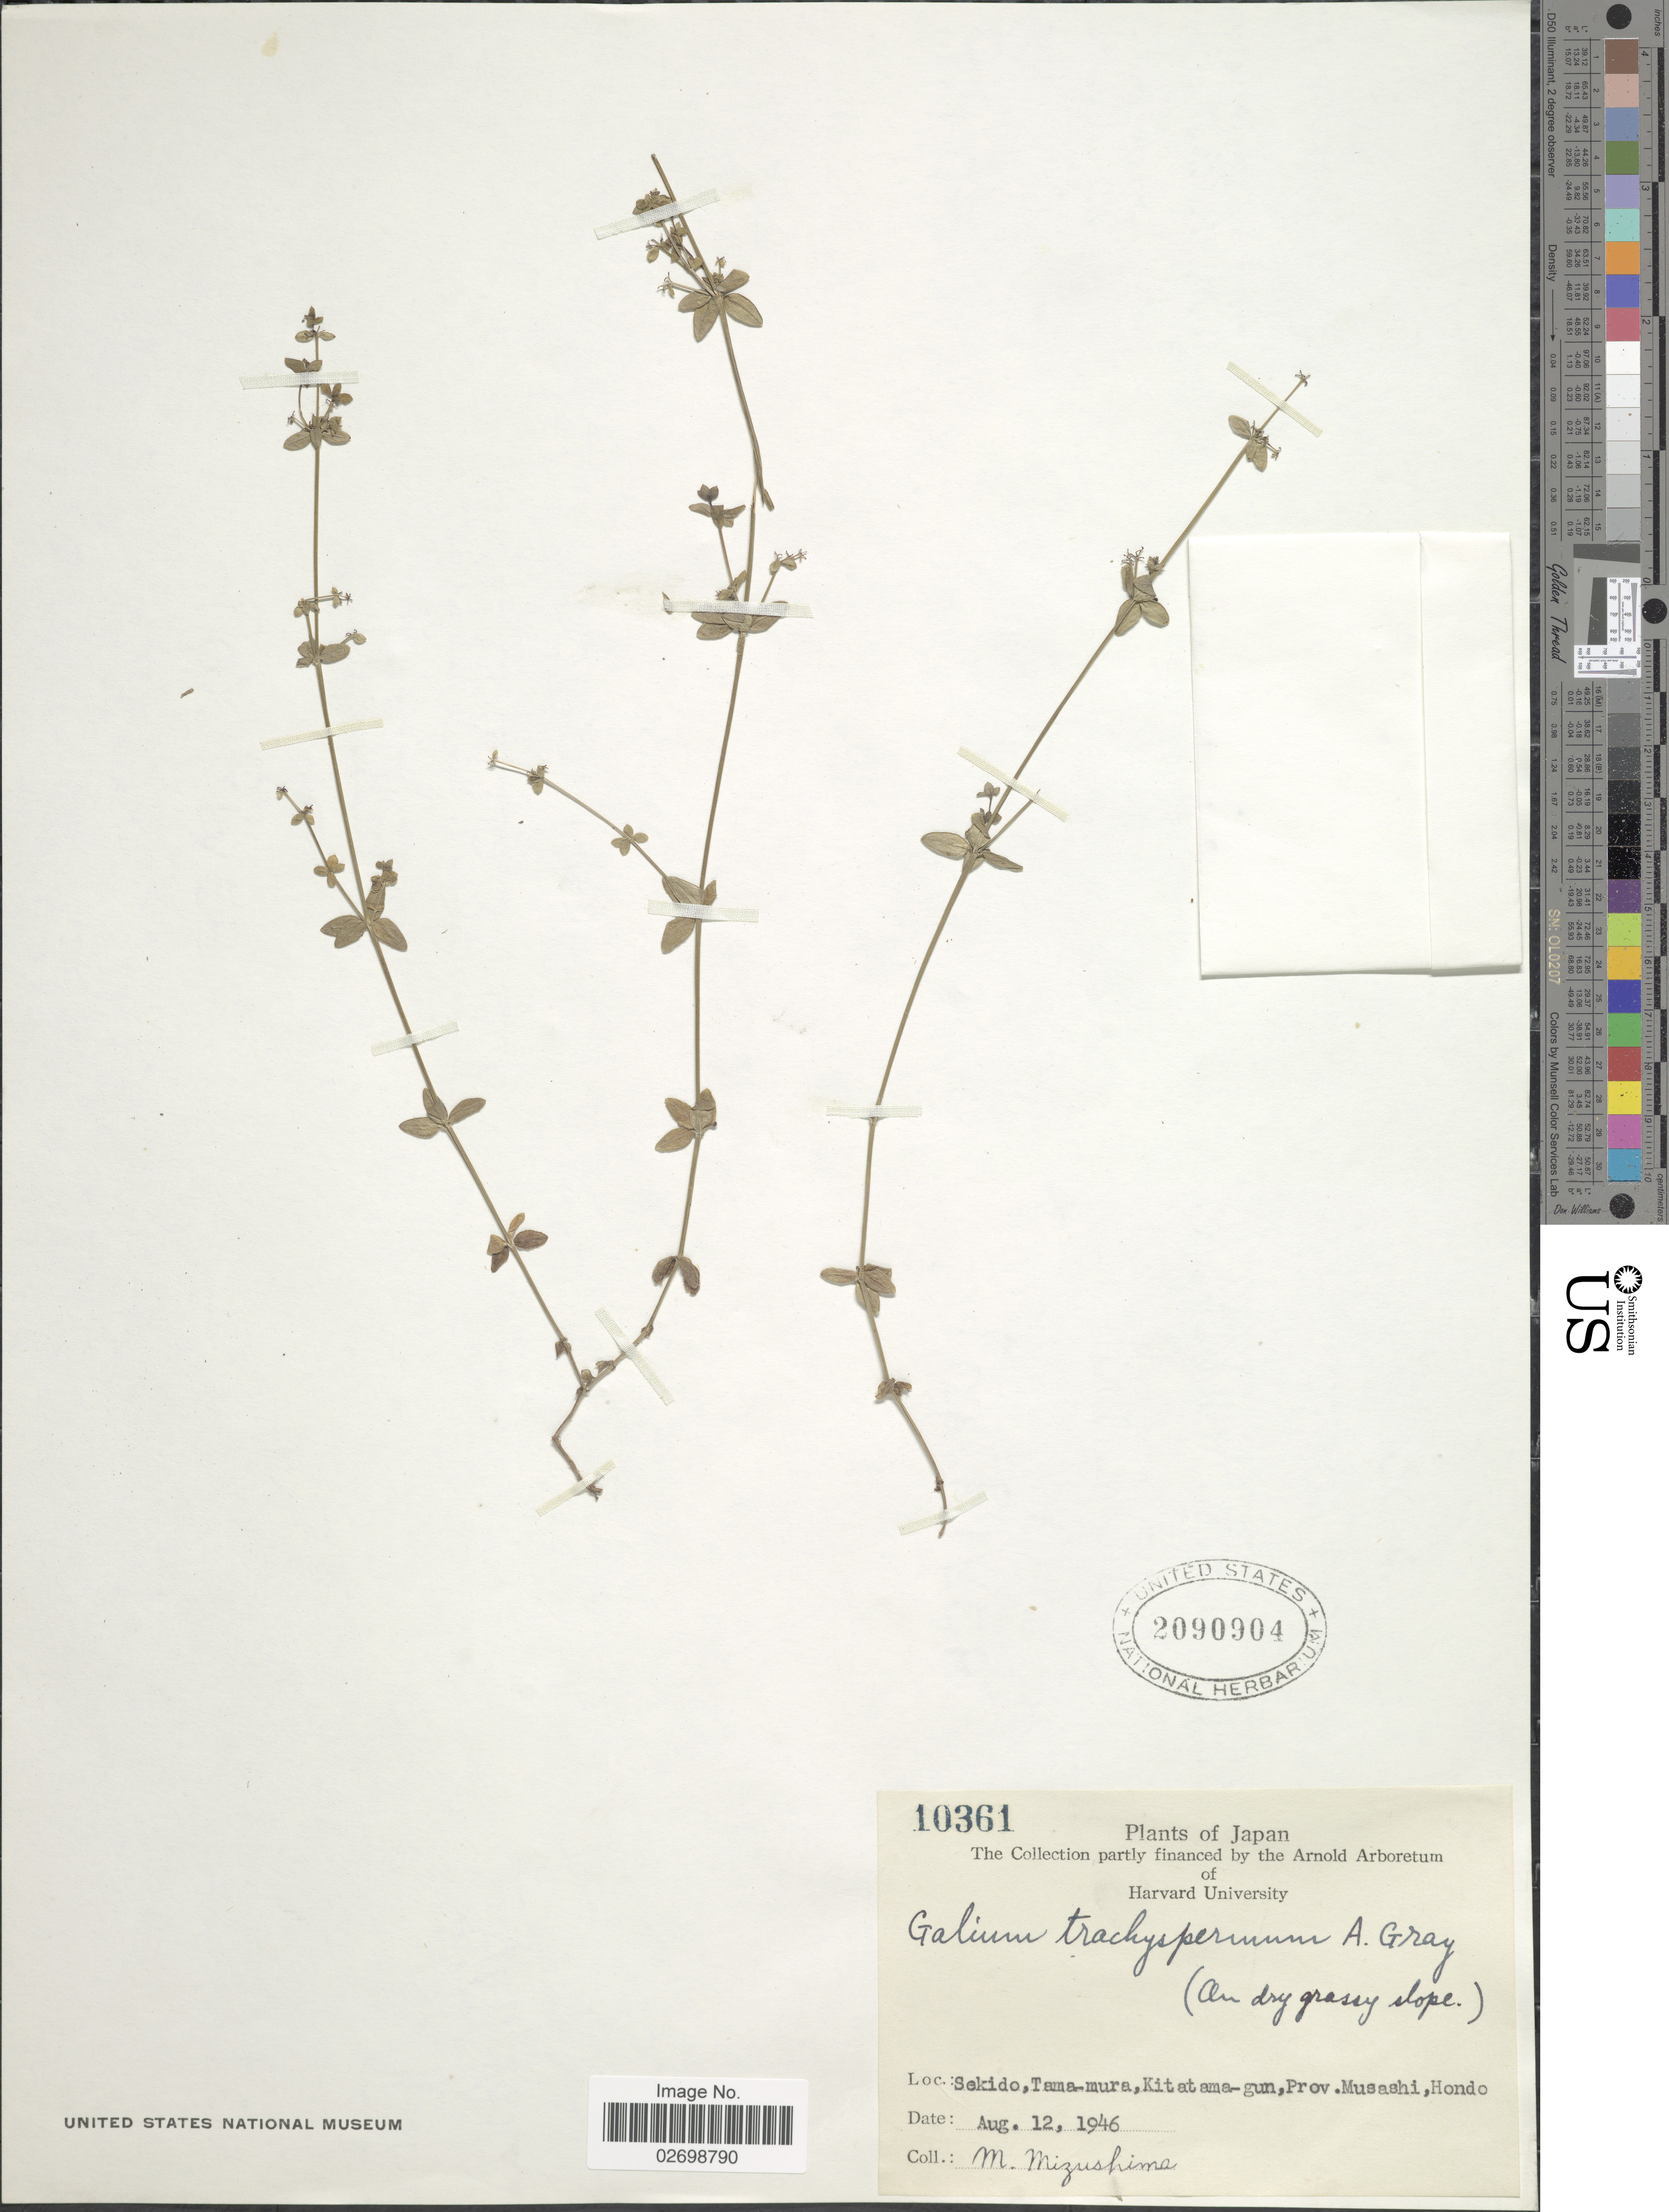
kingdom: Plantae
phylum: Tracheophyta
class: Magnoliopsida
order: Gentianales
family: Rubiaceae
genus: Galium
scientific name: Galium trachyspermum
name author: A. Gray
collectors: M. Mizushima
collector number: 10361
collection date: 1946-08-12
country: Japan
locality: Sekido, Tama-mura, Kitatama-gun, Prov. Musashi, Hondo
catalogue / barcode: US 2090904